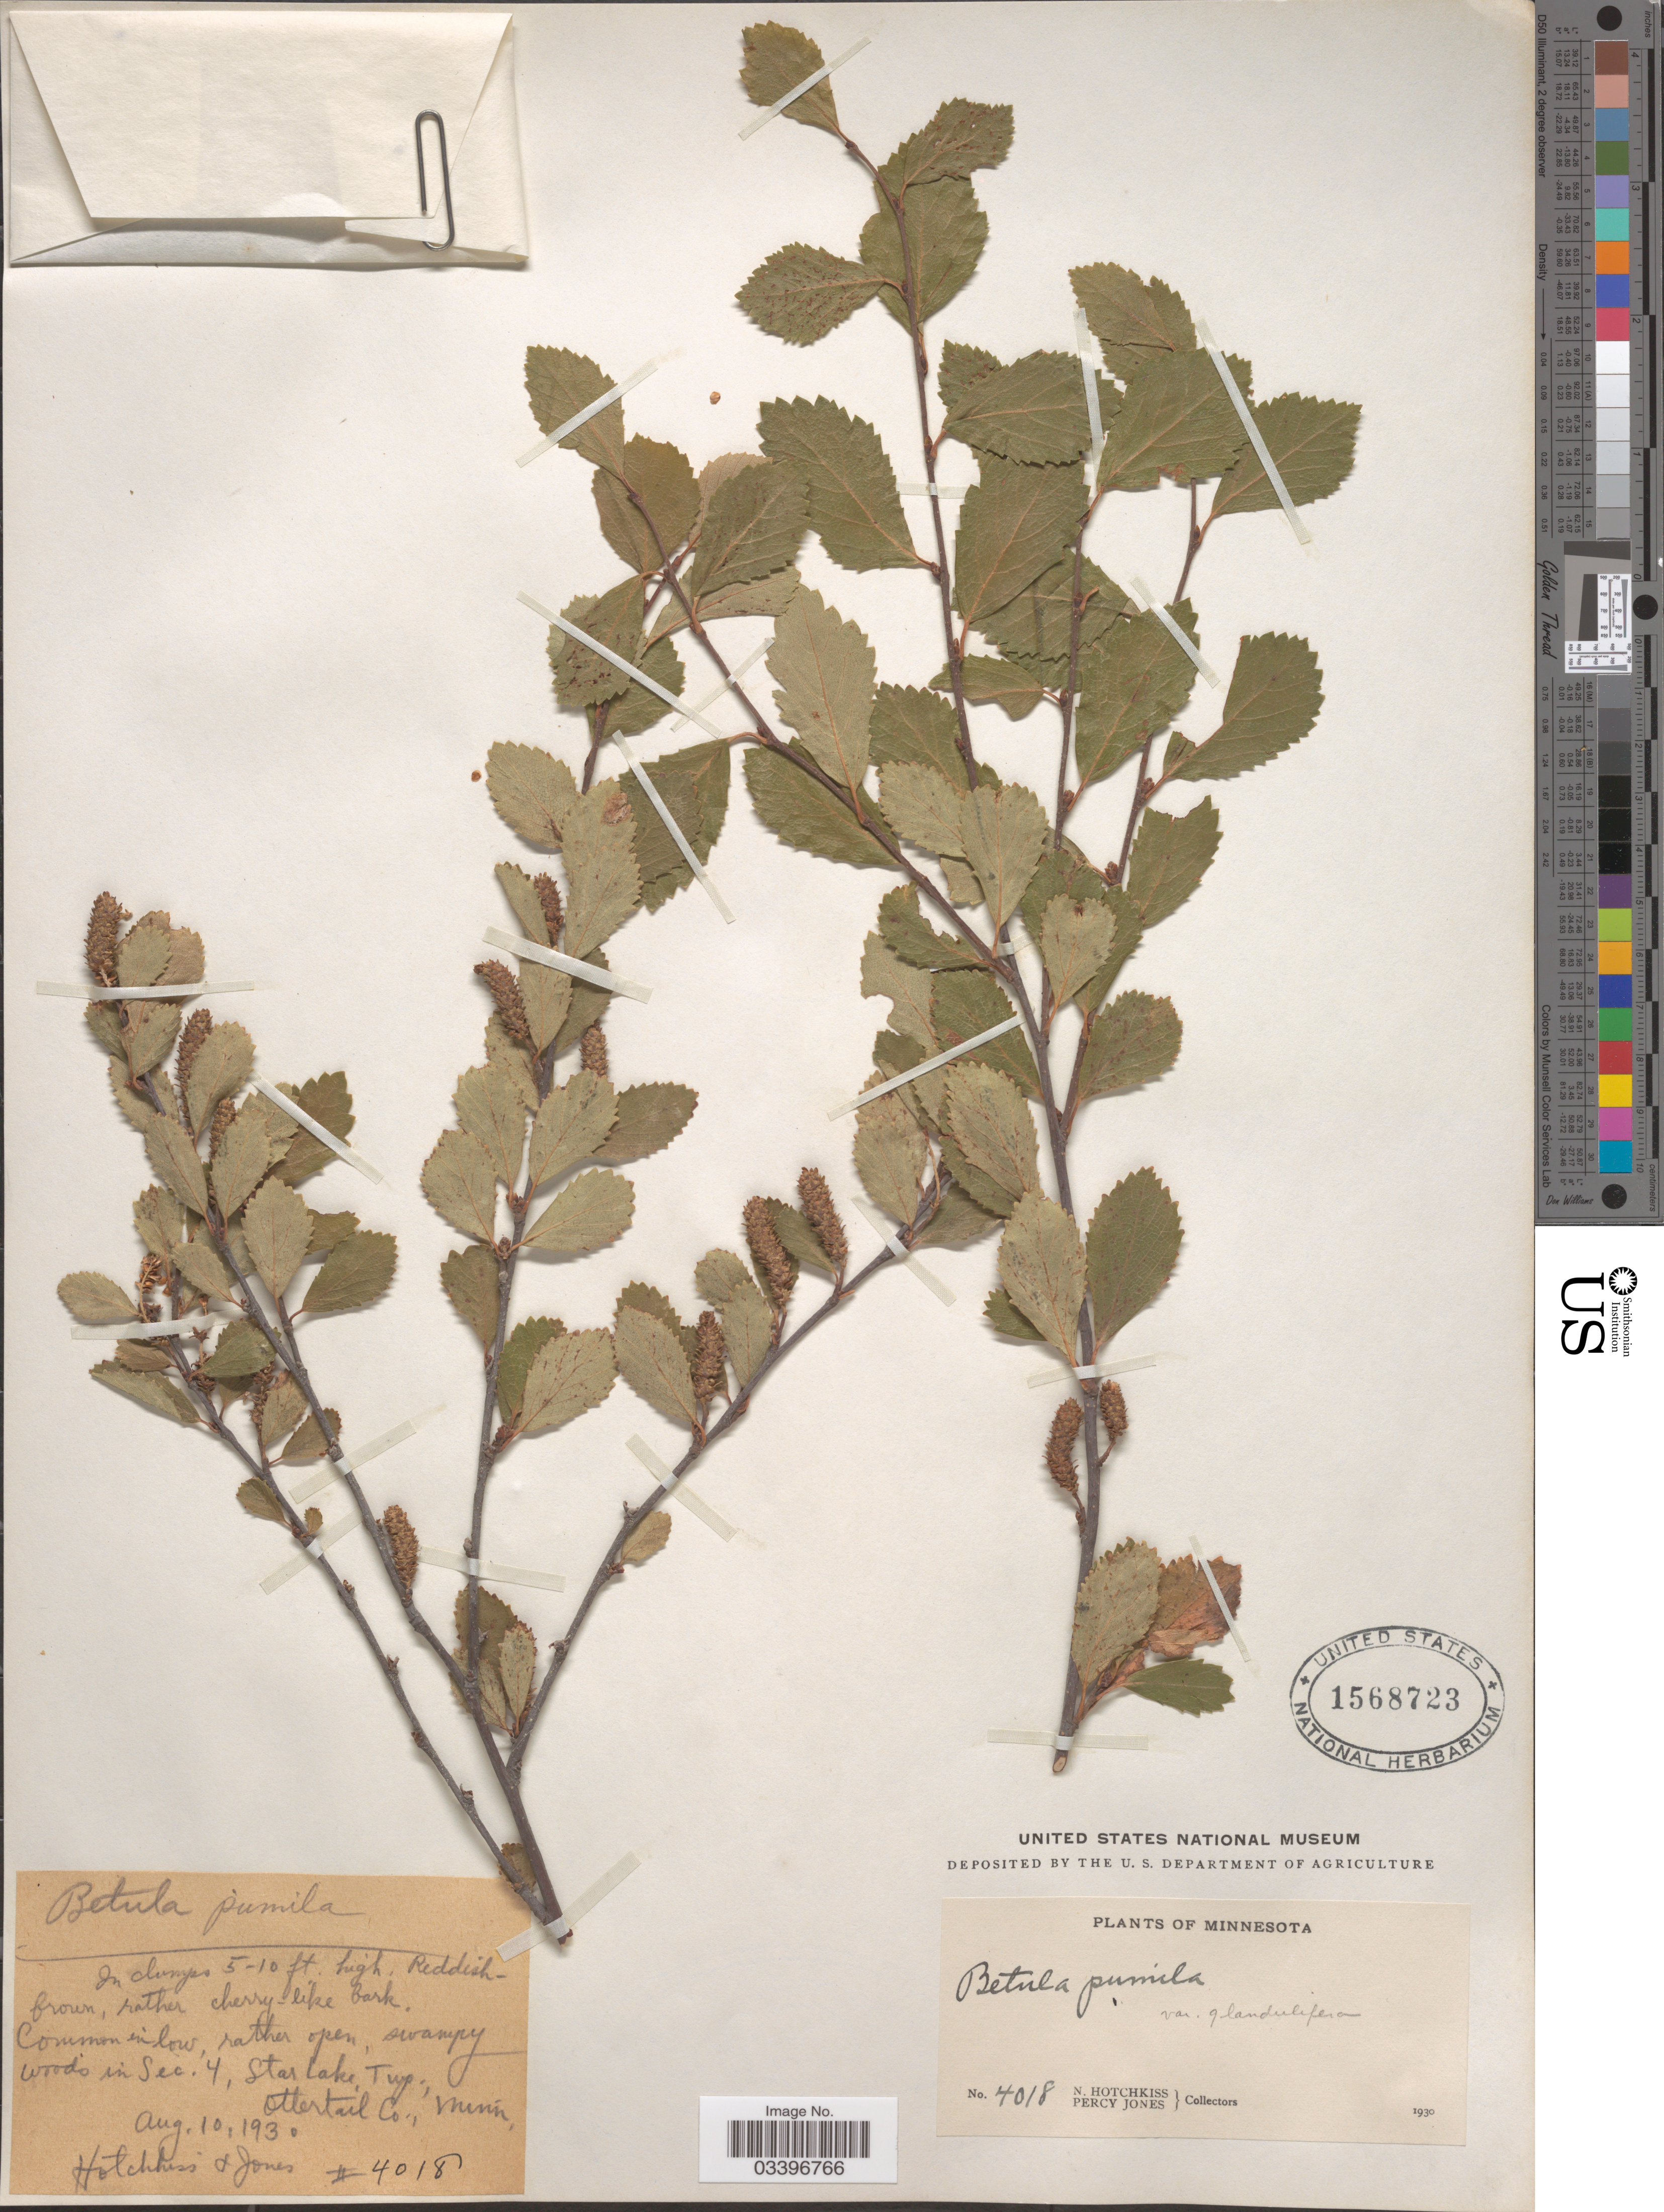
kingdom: Plantae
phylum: Tracheophyta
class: Magnoliopsida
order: Fagales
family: Betulaceae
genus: Betula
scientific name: Betula pumila var. glandulifera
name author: Regel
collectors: N. Hotchkiss & P. Jones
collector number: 4018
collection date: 1930-08-10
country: United States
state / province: Minnesota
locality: Swampy woods in Sec. 4, Star Lake, Twp. Ottertail Co.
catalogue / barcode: US 1568723